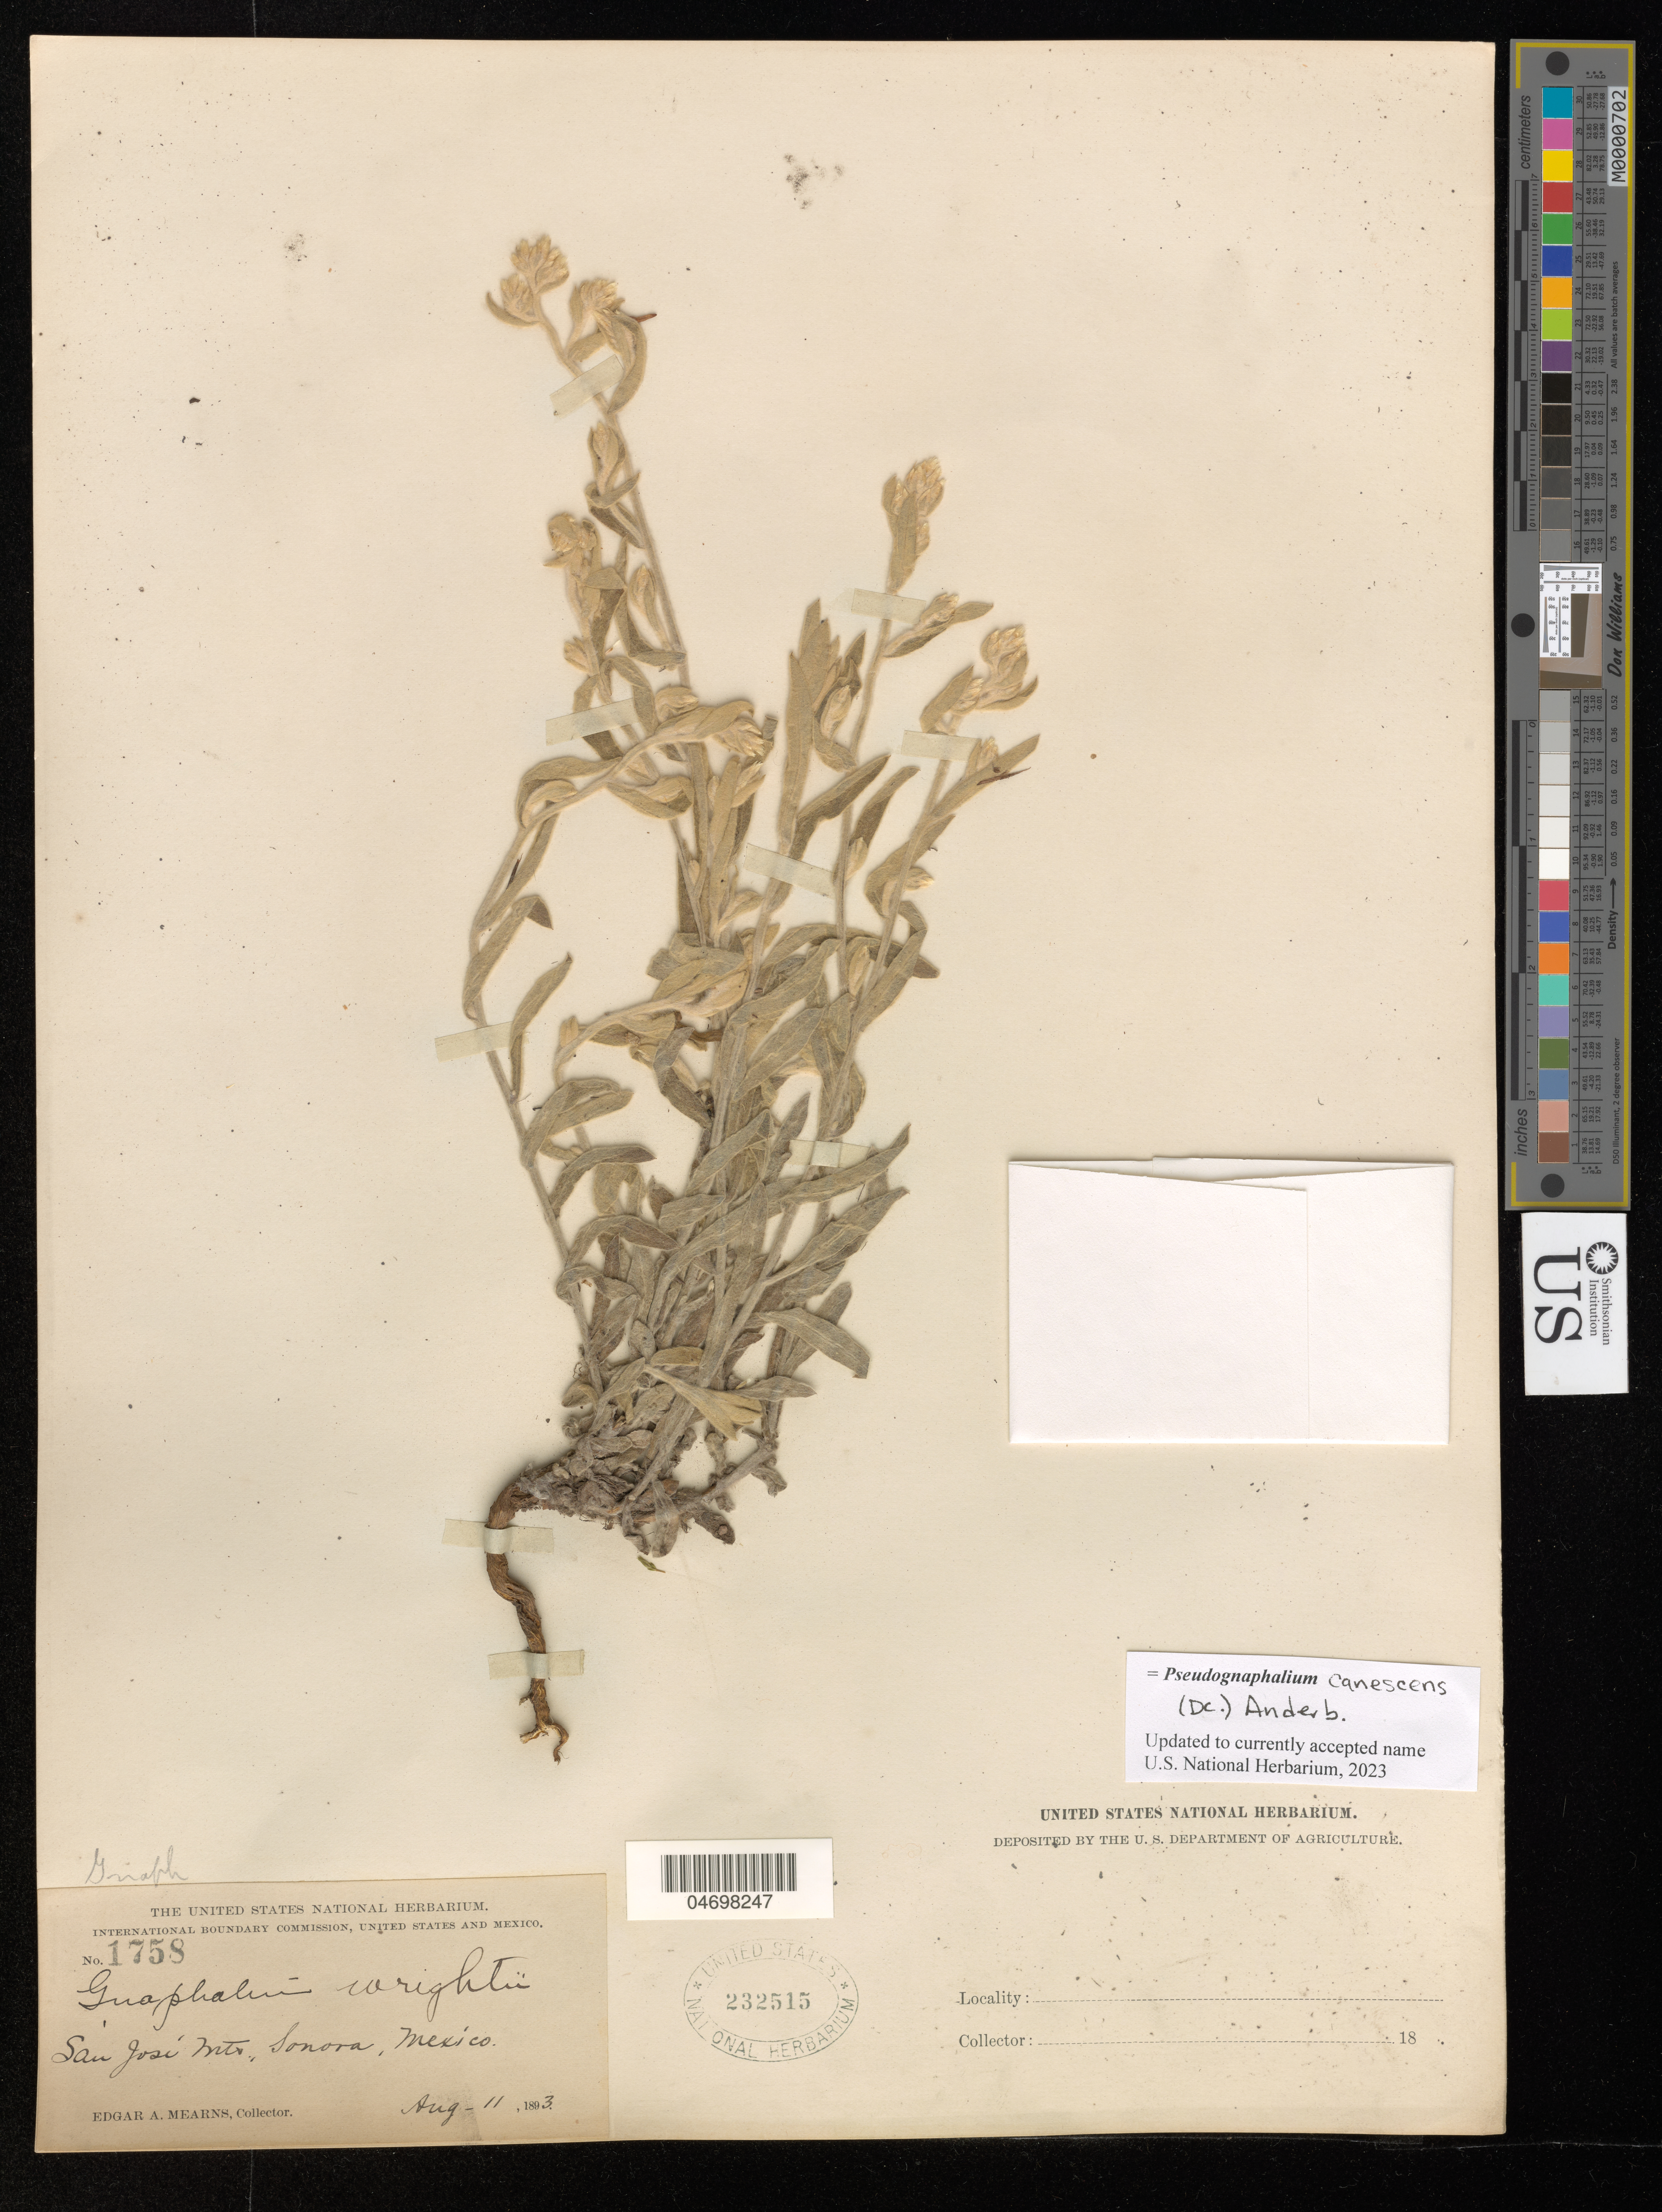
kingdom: Plantae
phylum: Tracheophyta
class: Magnoliopsida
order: Asterales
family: Asteraceae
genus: Pseudognaphalium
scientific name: Pseudognaphalium canescens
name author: (DC.) Anderb.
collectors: E. A. Mearns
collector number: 1758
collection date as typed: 11 Aug 1893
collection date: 1893-08-11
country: Mexico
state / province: Sonora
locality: San José Mts.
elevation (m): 1829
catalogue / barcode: US 232515